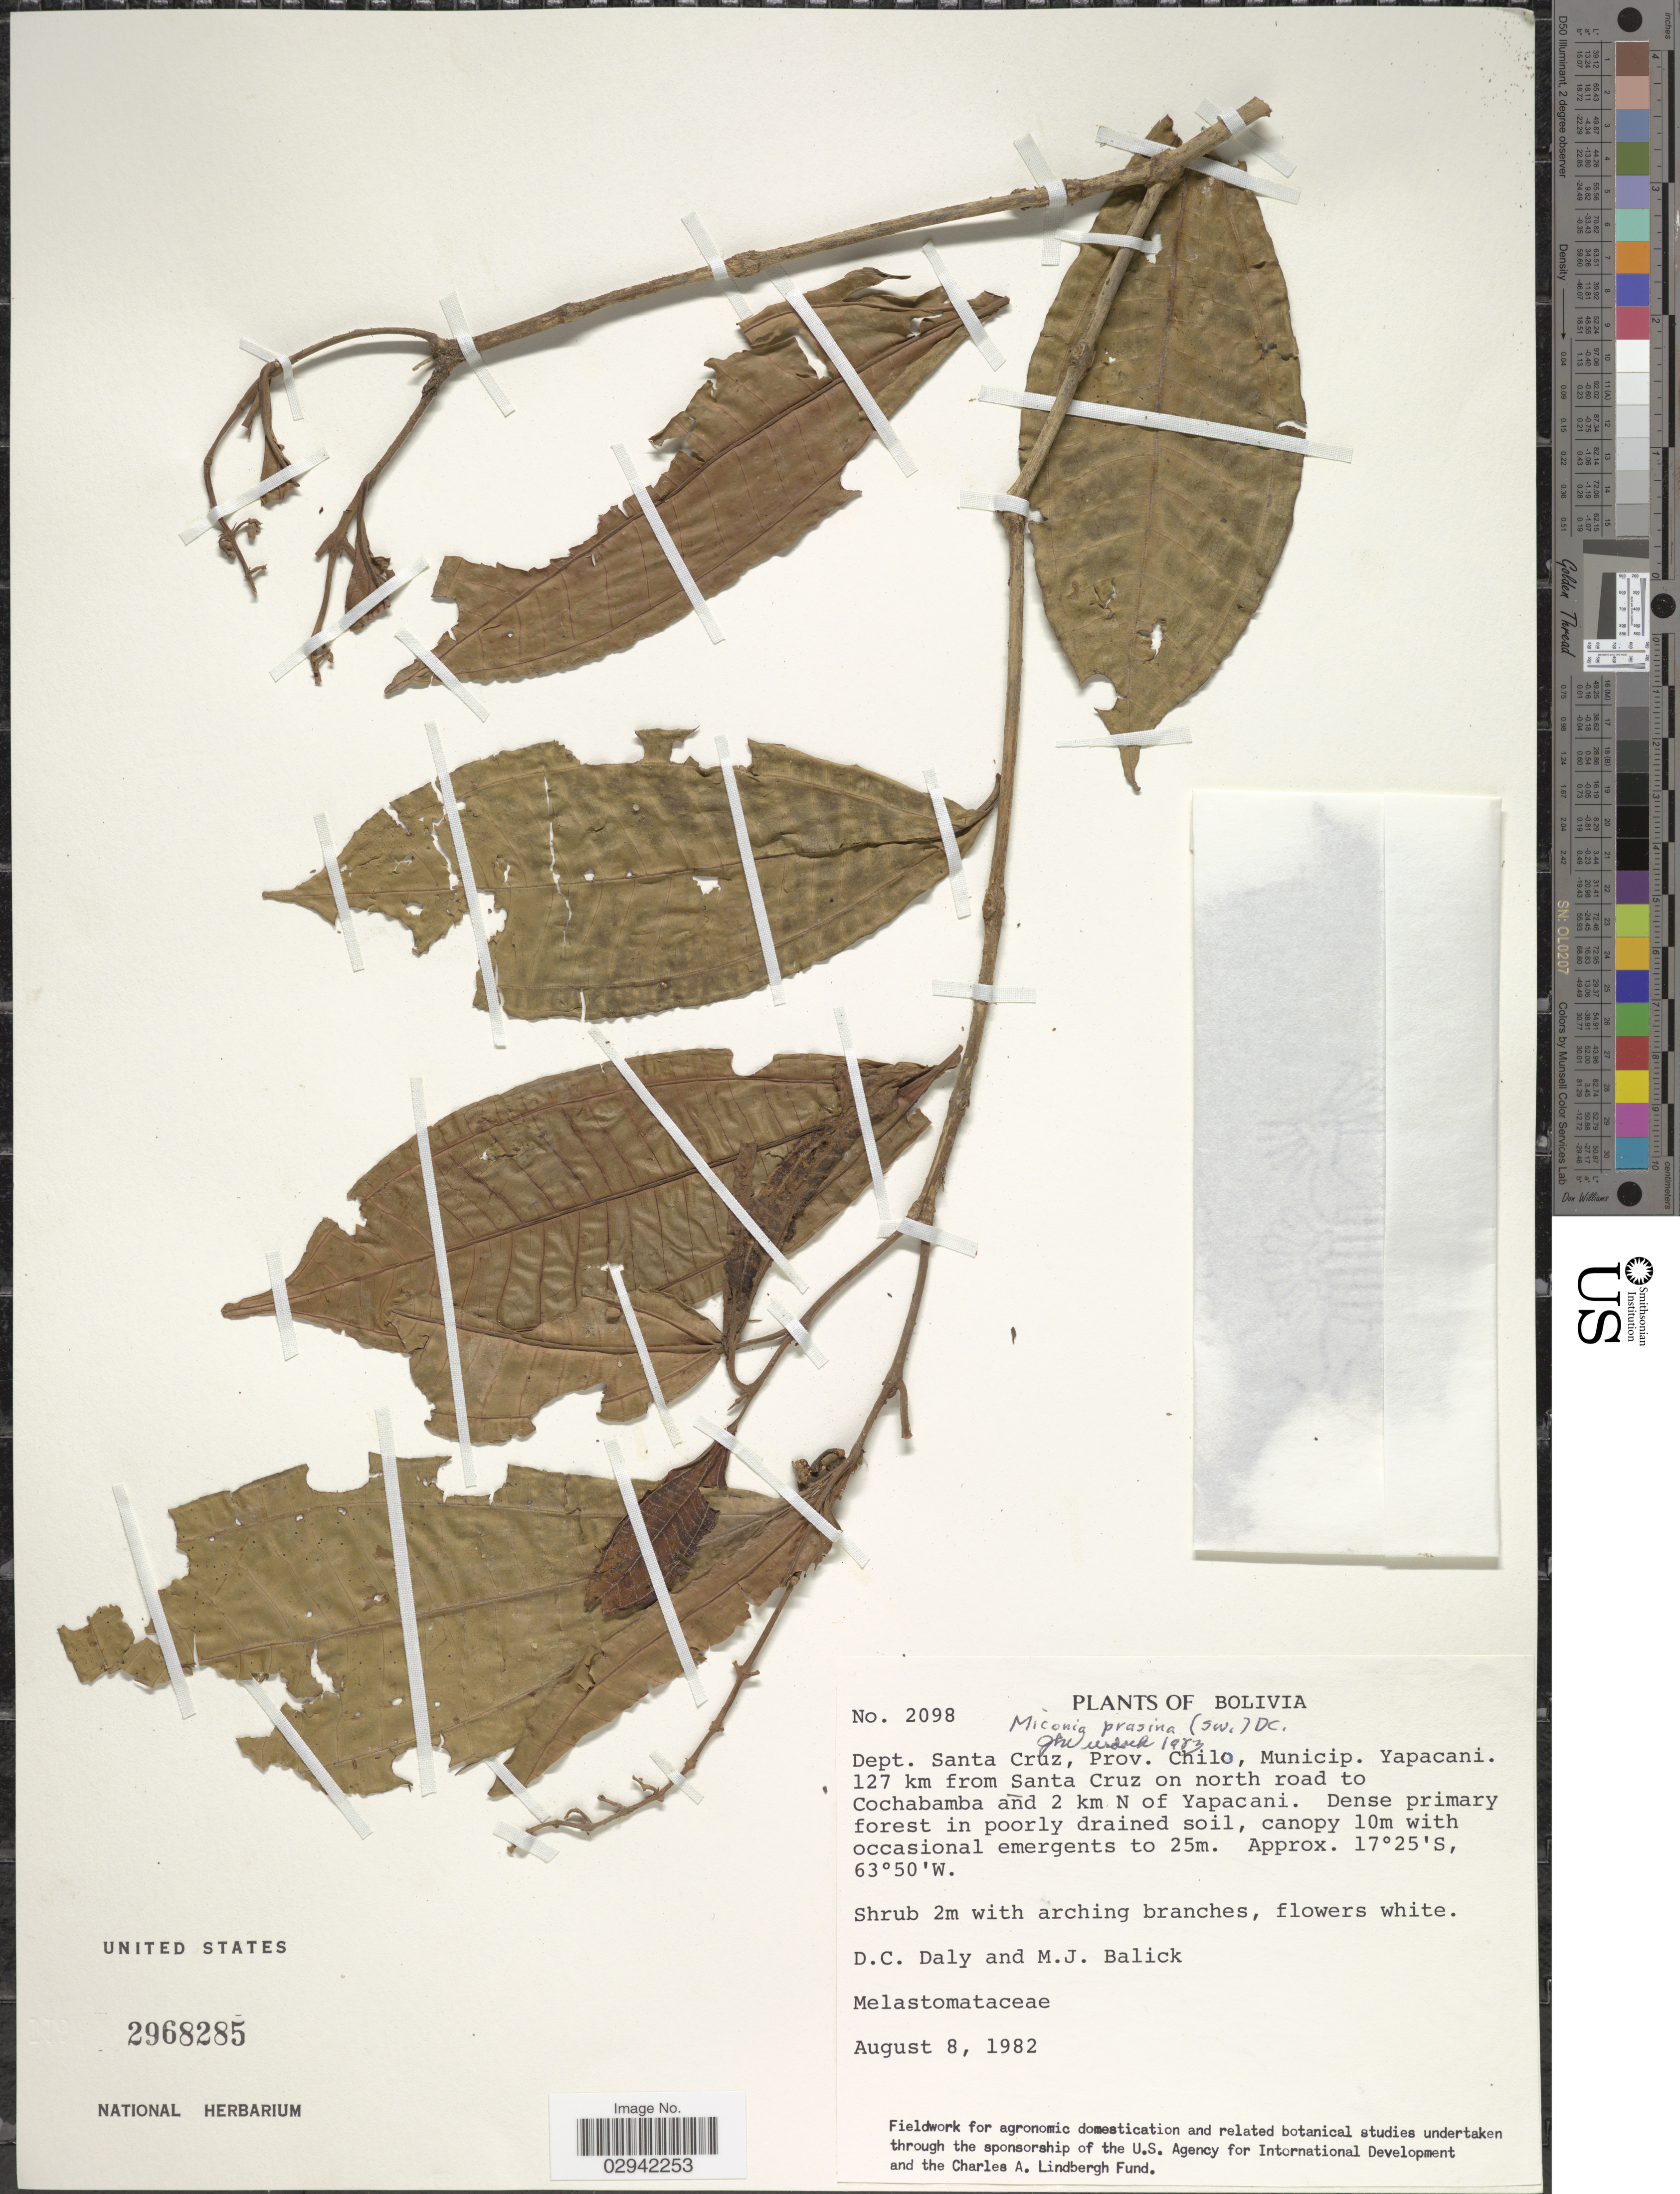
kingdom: Plantae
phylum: Tracheophyta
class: Magnoliopsida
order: Myrtales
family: Melastomataceae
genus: Miconia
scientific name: Miconia prasina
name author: (Sw.) DC.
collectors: D. C. Daly & M. J. Balick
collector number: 2098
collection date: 1982-08-08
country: Bolivia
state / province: Santa Cruz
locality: Dept. Santa Cruz, Prov. Chilo, Municip. Yapacani. 127 km from Santa Cruz on north road to Cochabamba and 2 km N of Yapacani.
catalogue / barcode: US 2968285